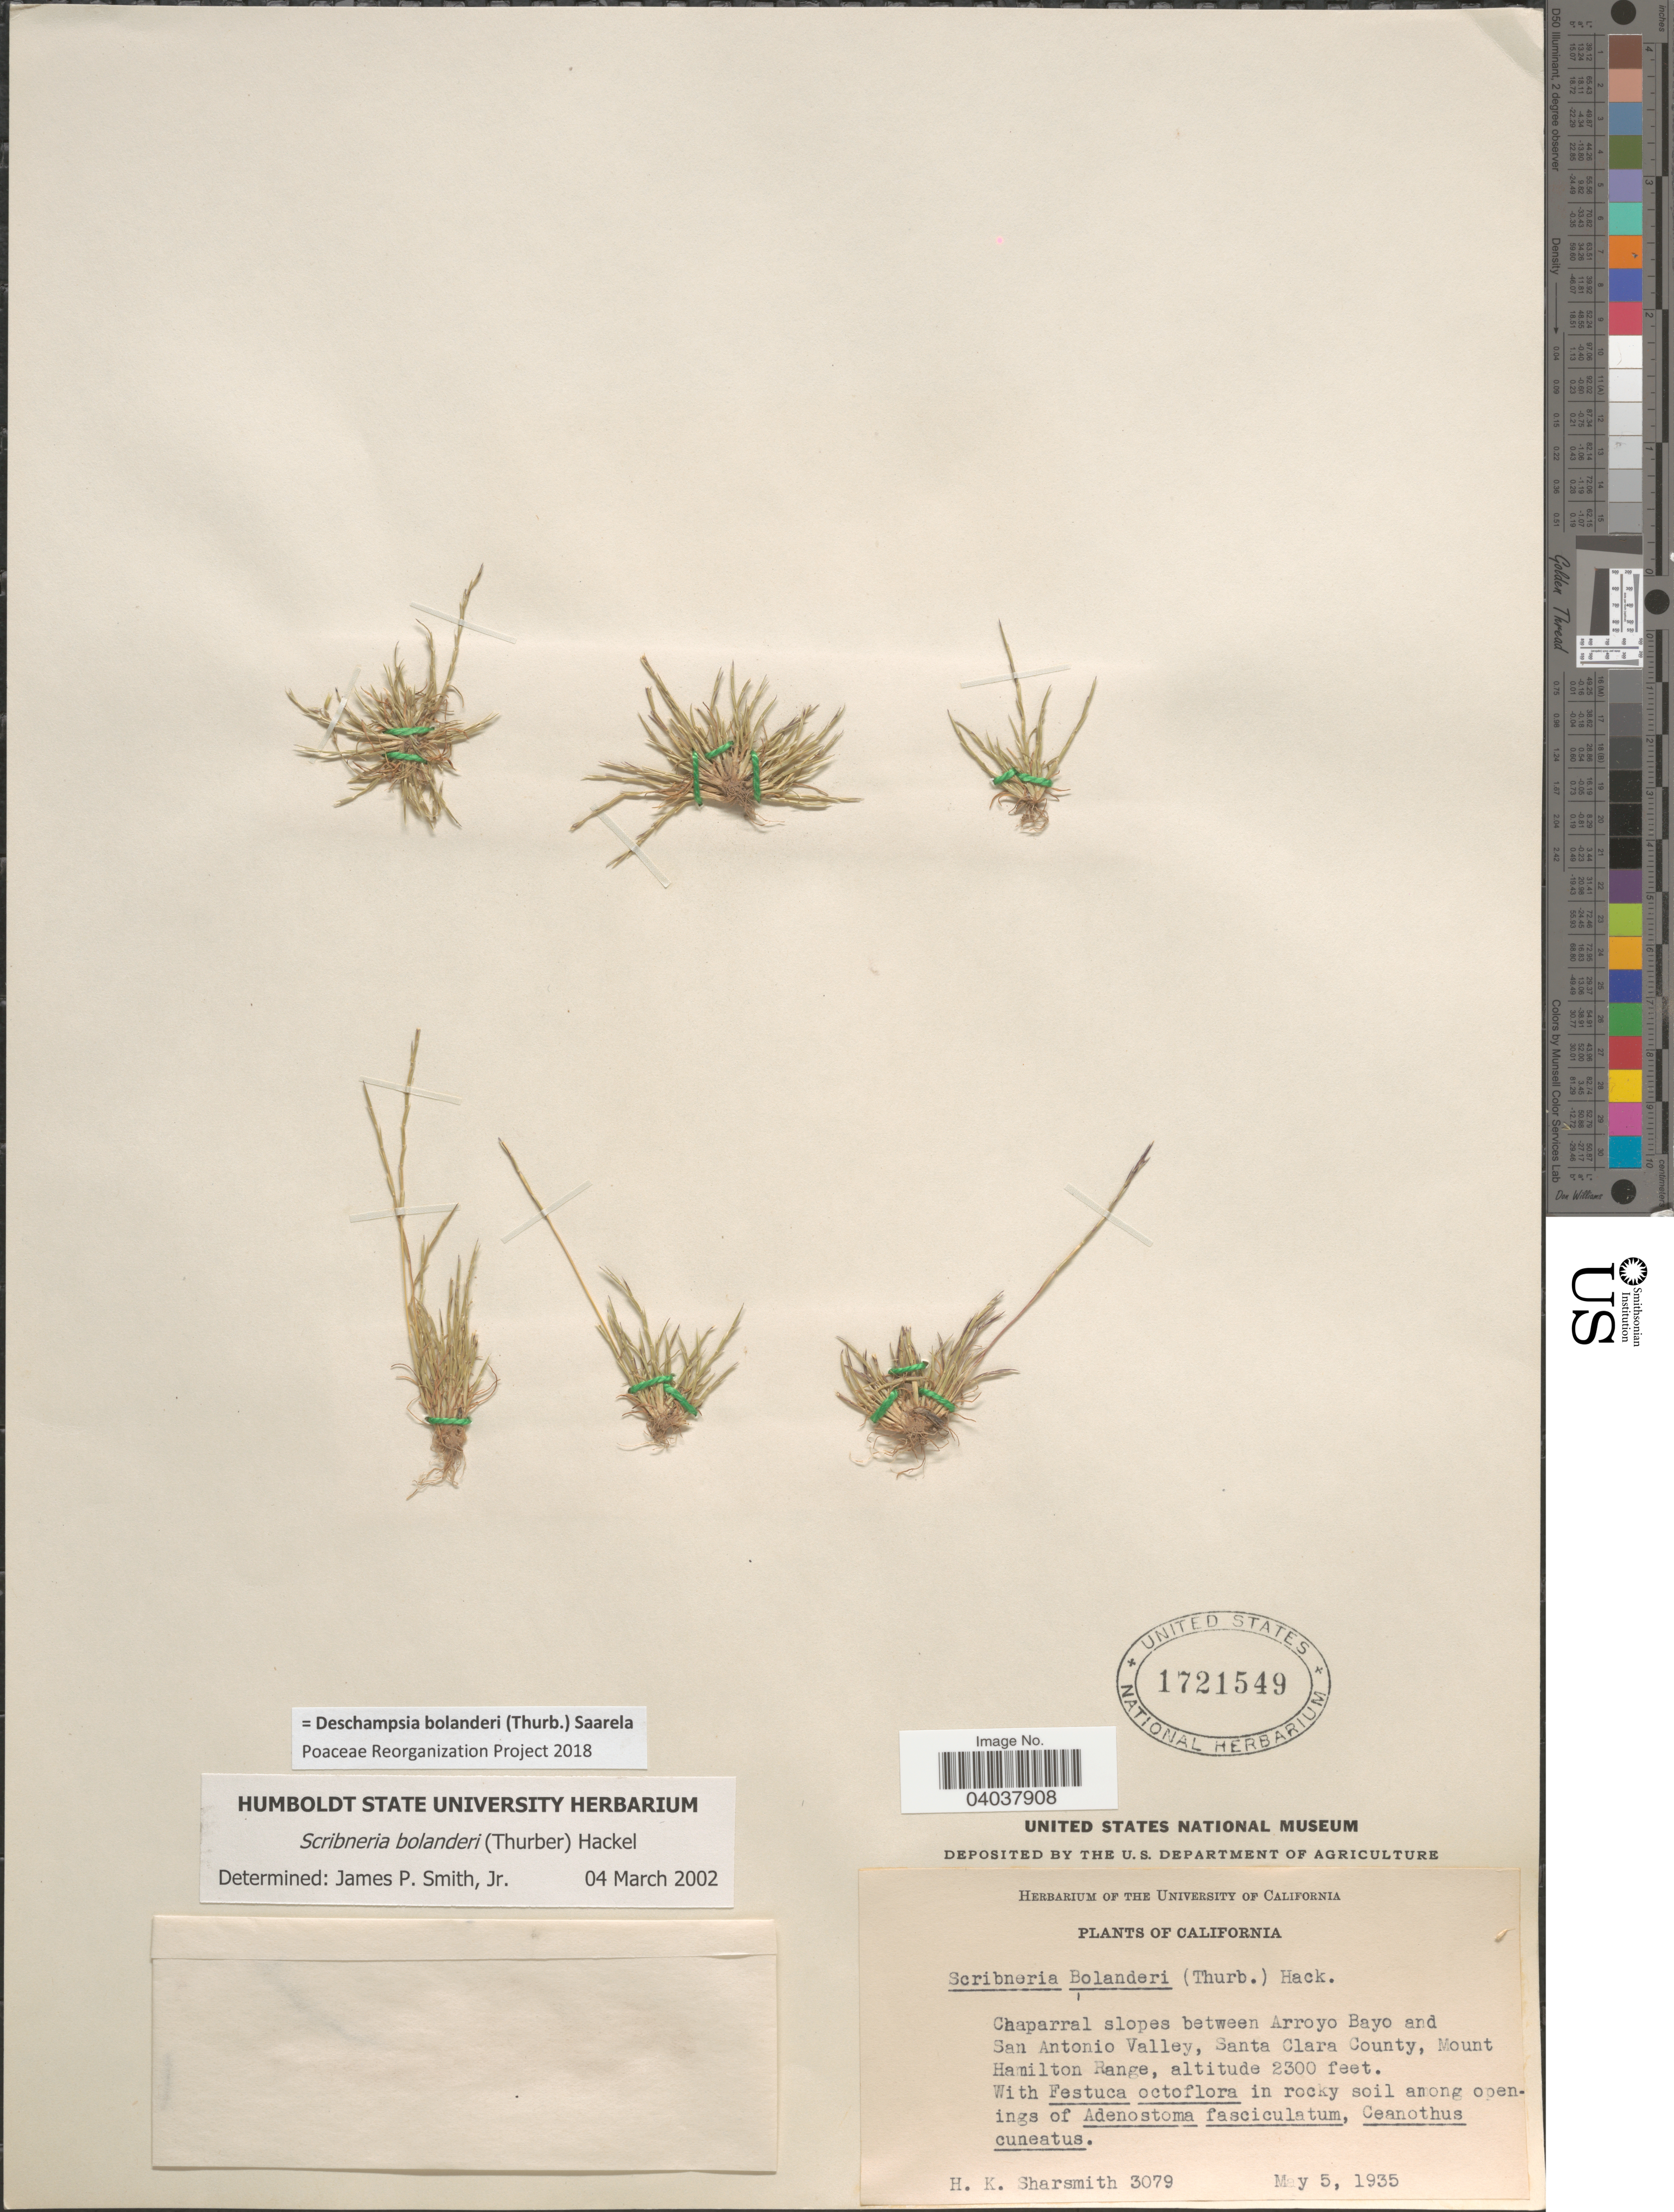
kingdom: Plantae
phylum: Tracheophyta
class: Liliopsida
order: Poales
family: Poaceae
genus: Deschampsia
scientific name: Deschampsia bolanderi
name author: (Thurb.) Saarela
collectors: H. Sharsmith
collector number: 3079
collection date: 1935-05-05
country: United States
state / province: California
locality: Chaparral slopes between Arroyo Bayo and San Antonio Valley, Santa Clara Valley, Mount Hamilton Range.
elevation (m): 701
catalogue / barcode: US 1721549